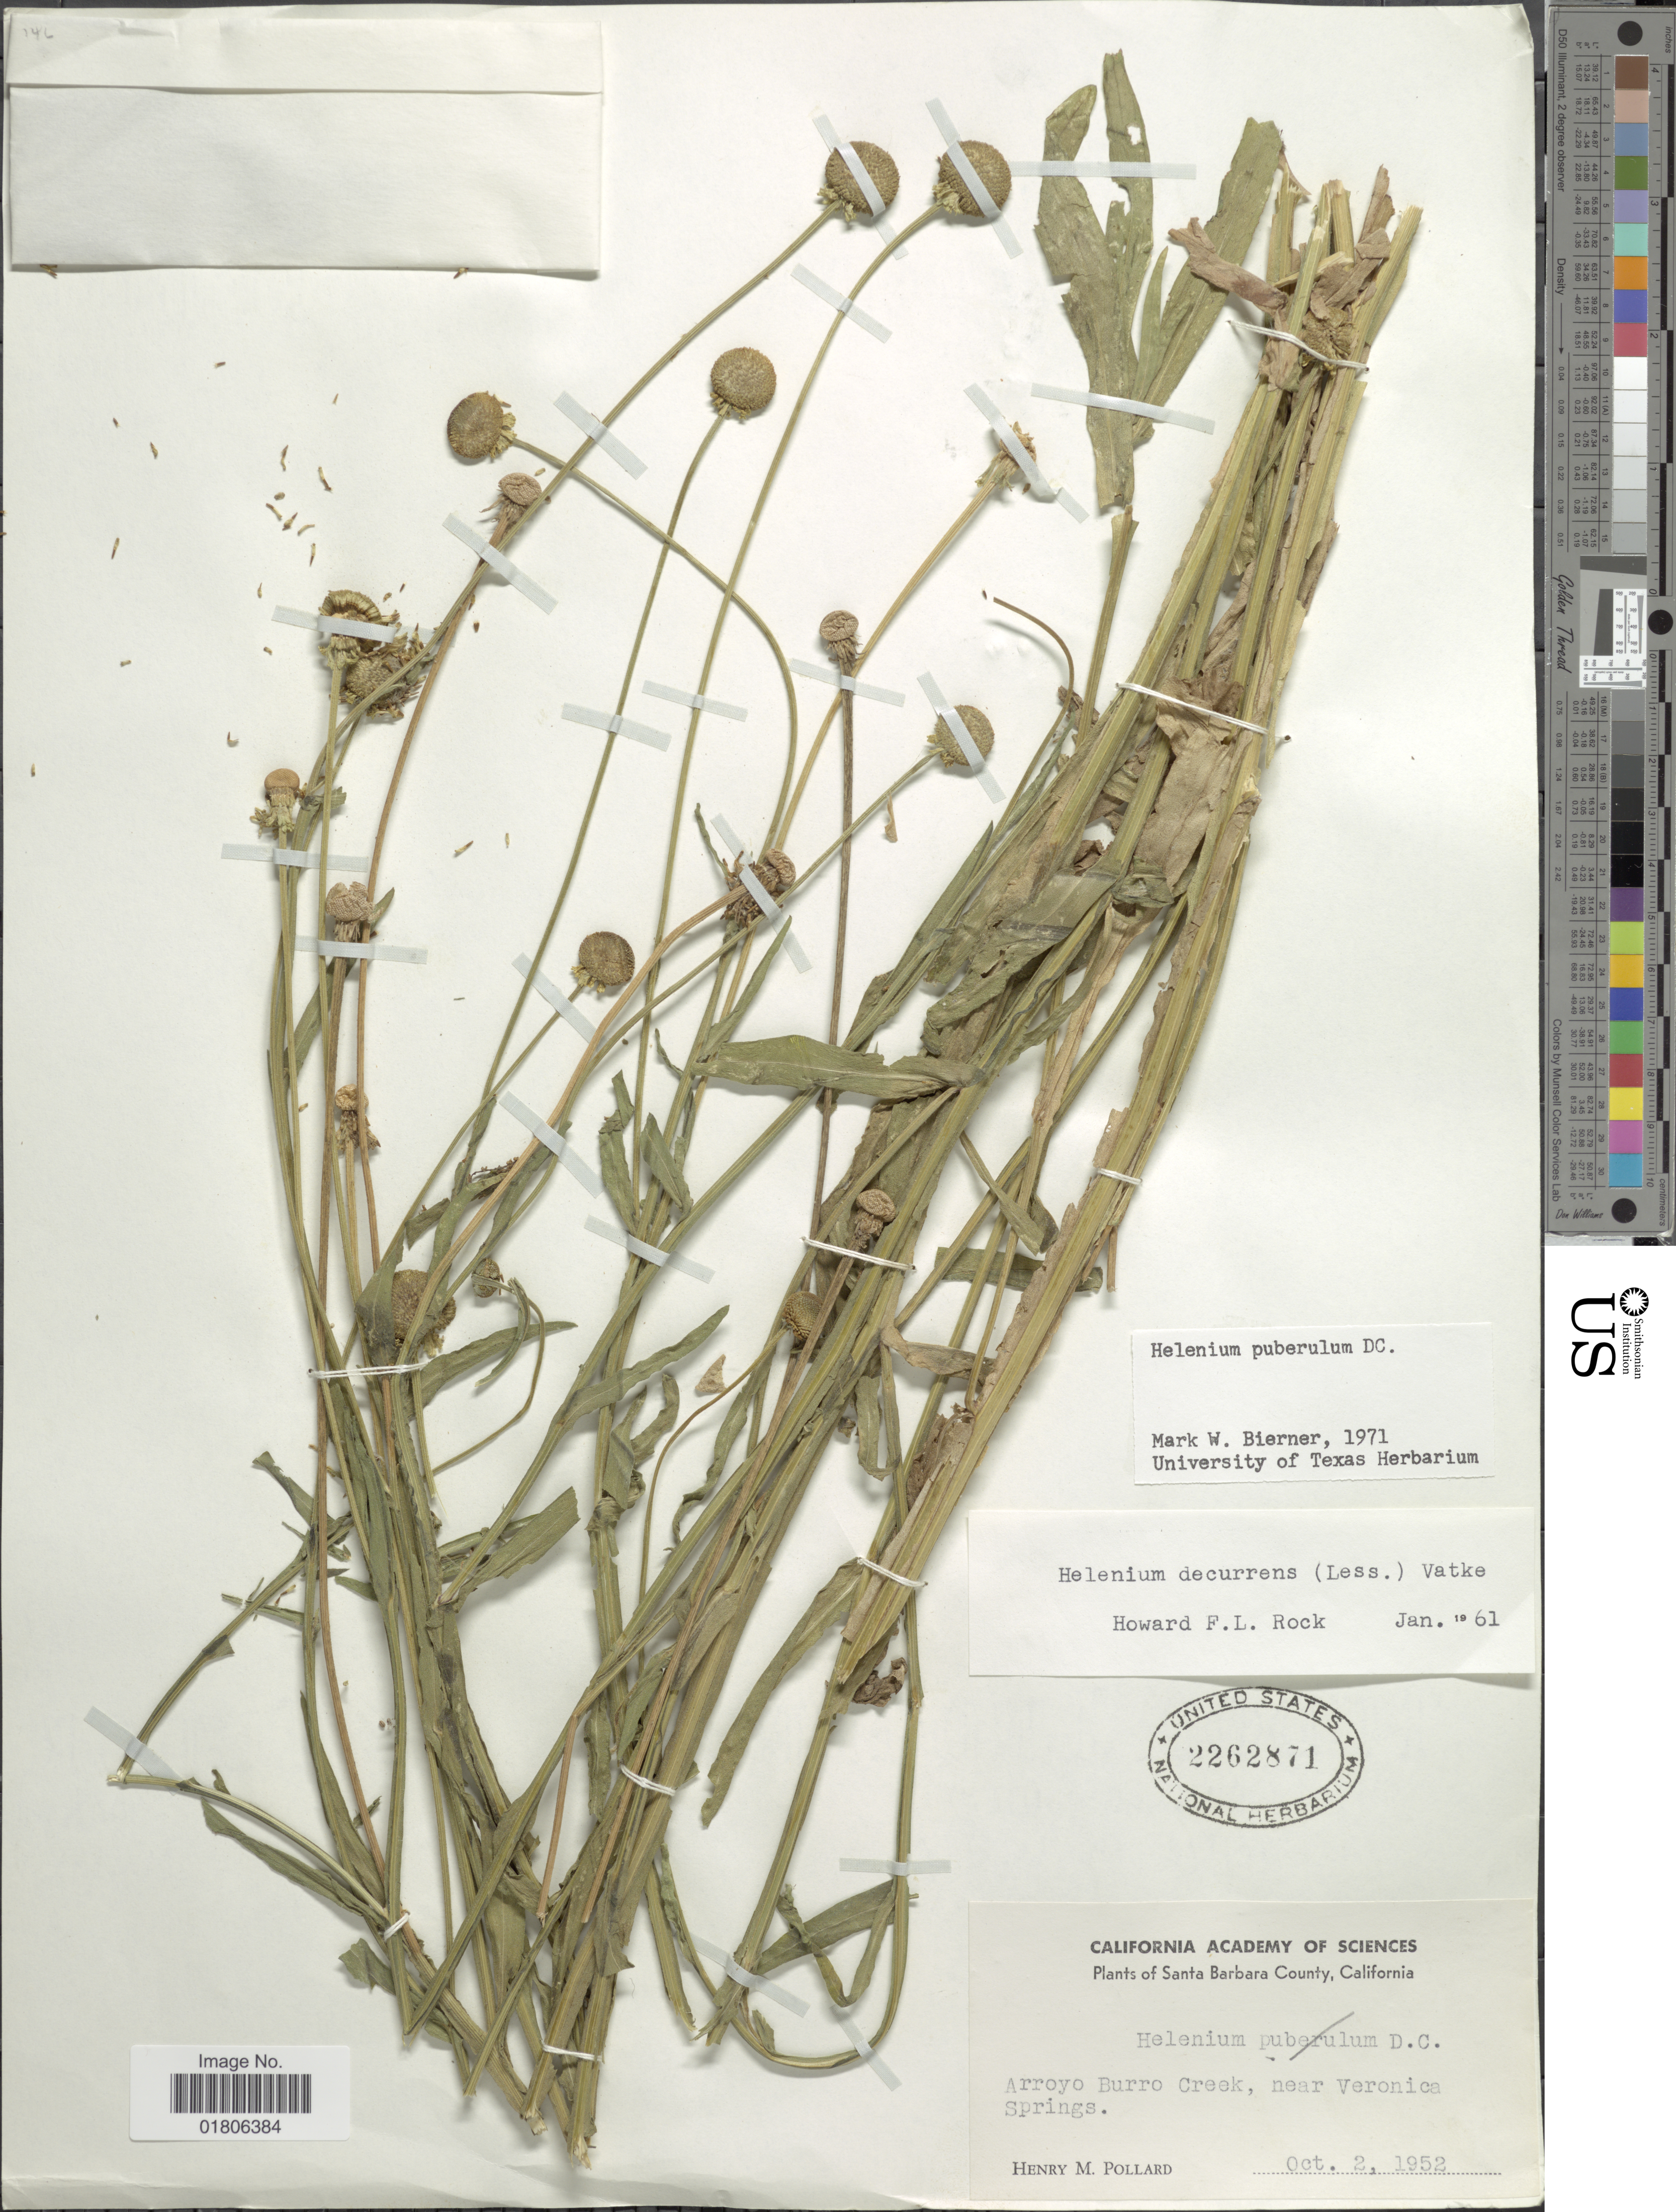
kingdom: Plantae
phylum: Tracheophyta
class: Magnoliopsida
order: Asterales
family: Asteraceae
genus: Helenium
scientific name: Helenium pinnatifidum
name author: (Schwein. ex Nutt.) Rydb.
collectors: H. M. Pollard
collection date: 1952-10-02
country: United States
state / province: California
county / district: Santa Barbara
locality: Santa Barbara County, Arroyo Burro Creek, near Veronica Springs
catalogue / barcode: US 2262871